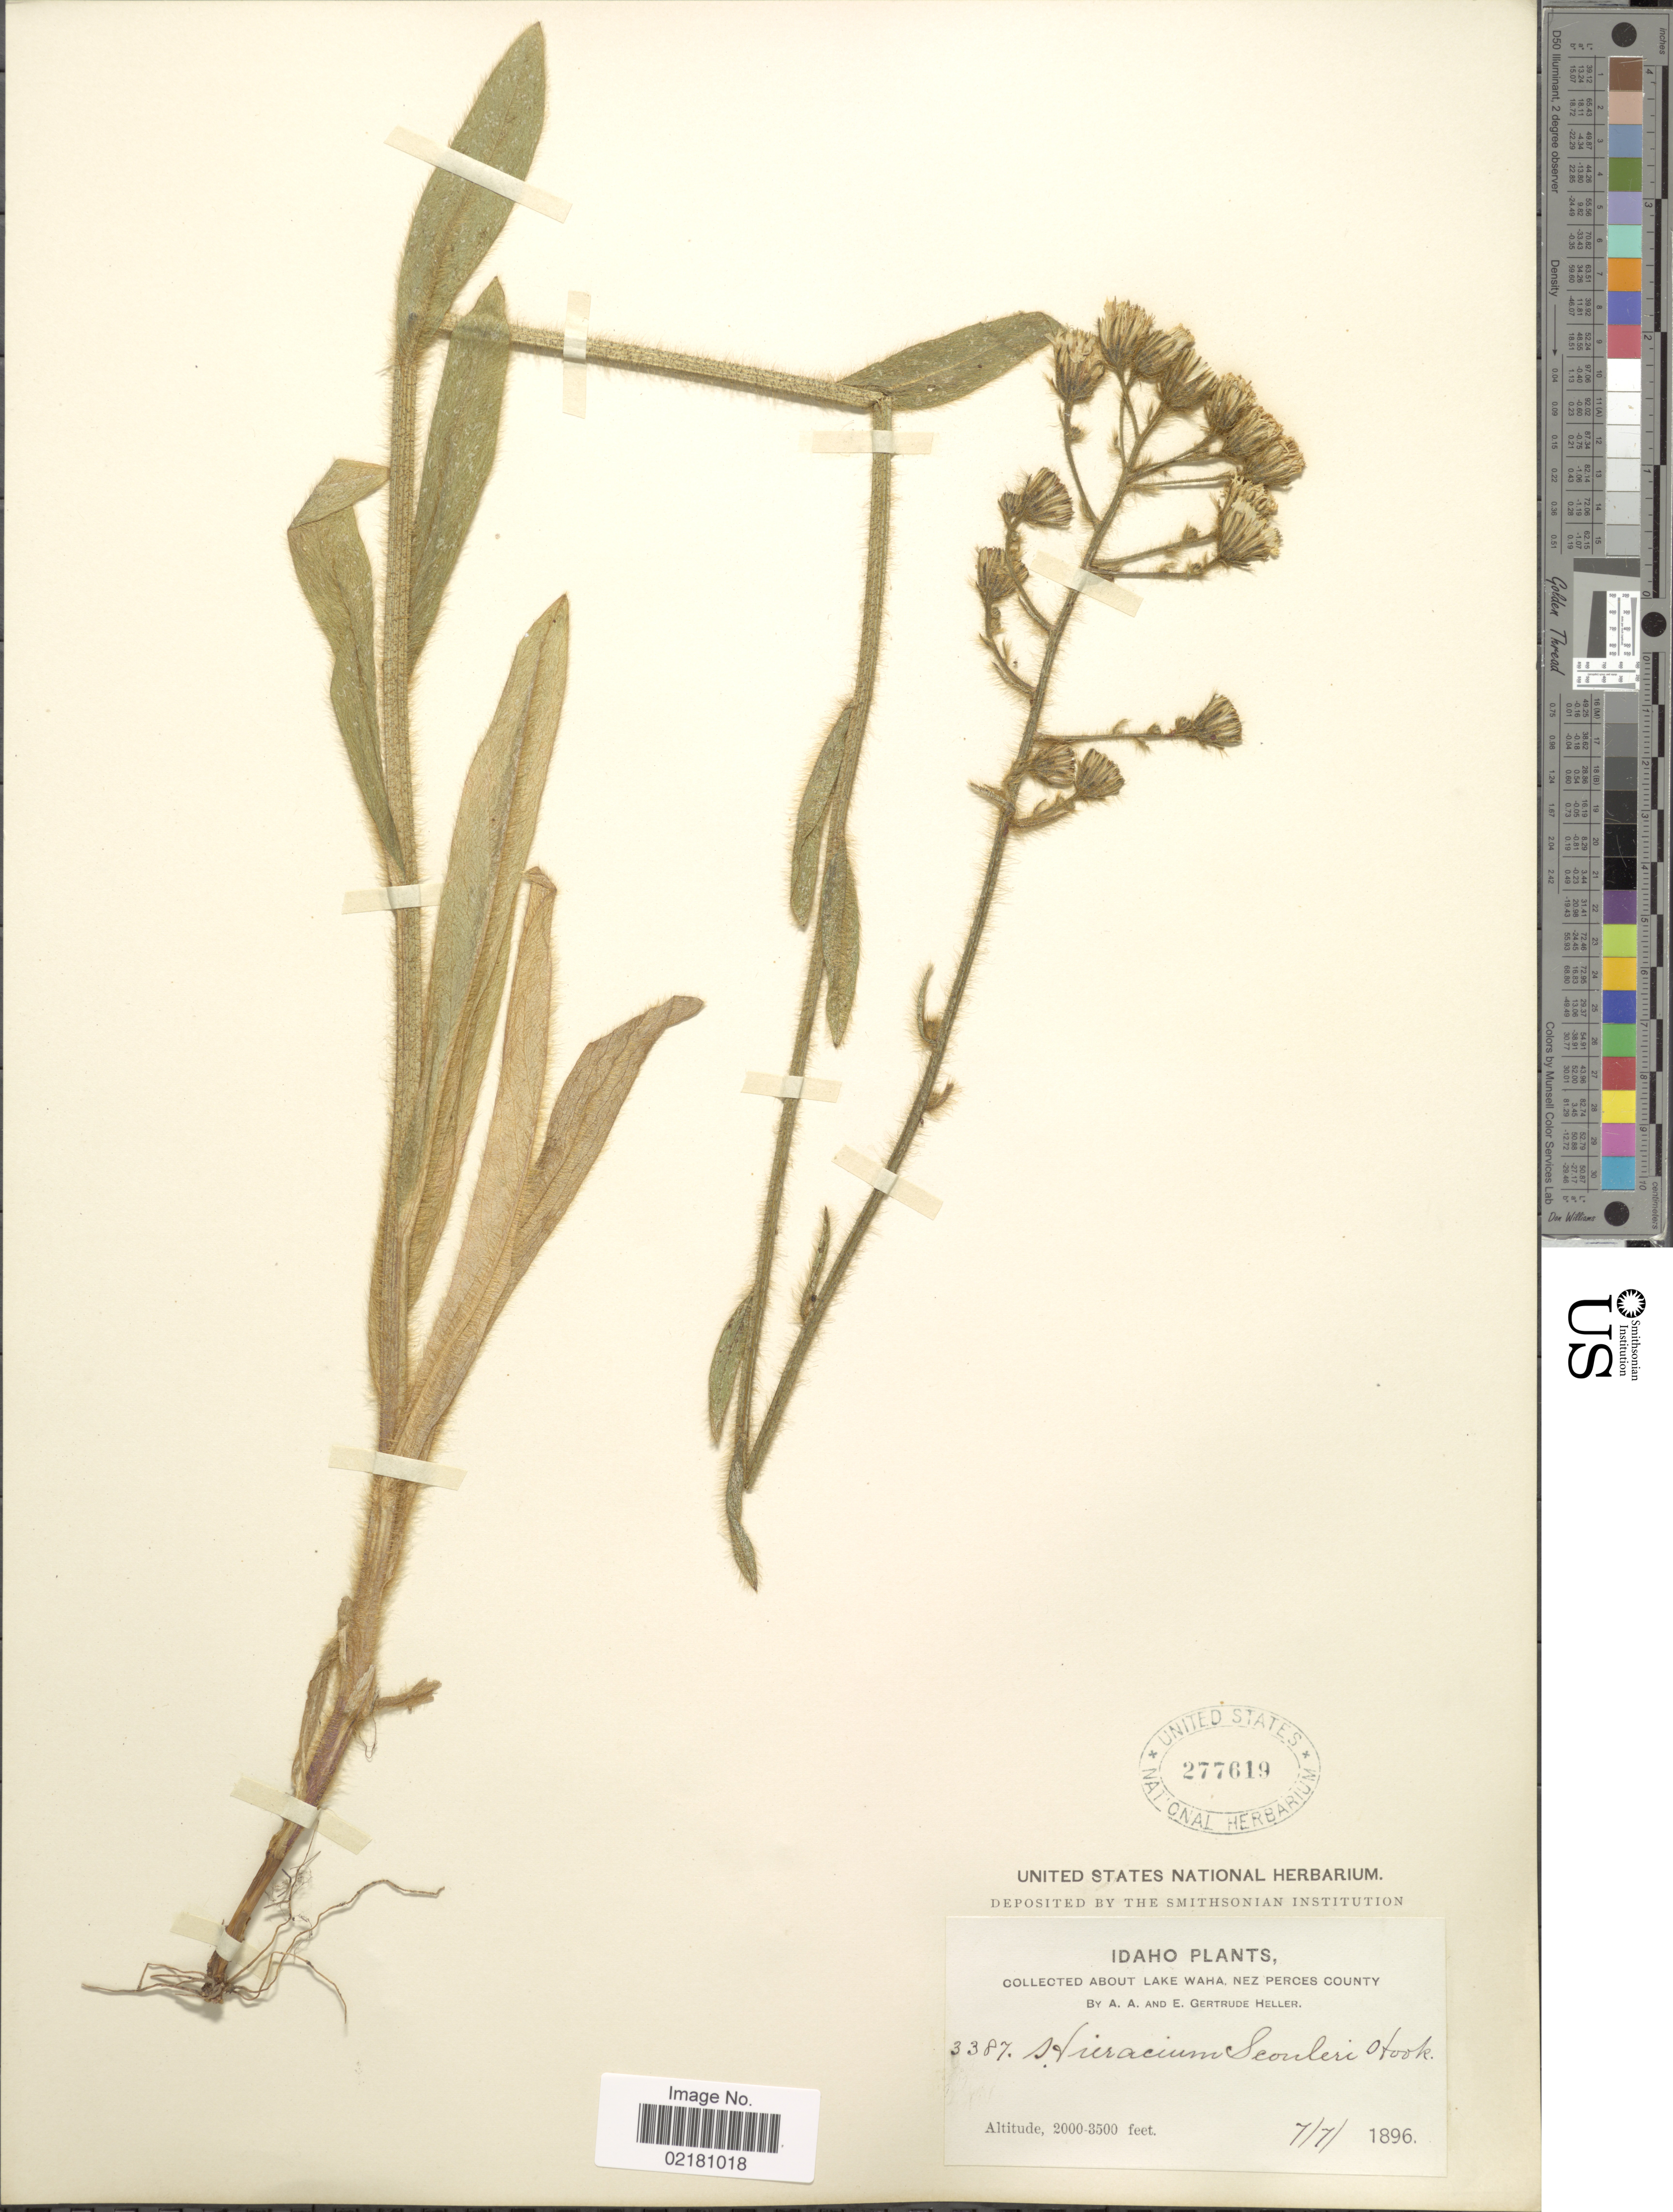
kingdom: Plantae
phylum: Tracheophyta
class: Magnoliopsida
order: Asterales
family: Asteraceae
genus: Hieracium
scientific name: Hieracium scouleri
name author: Hook.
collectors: A. A. Heller & E. G. Heller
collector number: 3387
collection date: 1896-07-07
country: United States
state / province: Idaho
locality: Lake Waha, Nez Perces County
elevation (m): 610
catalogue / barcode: US 277619